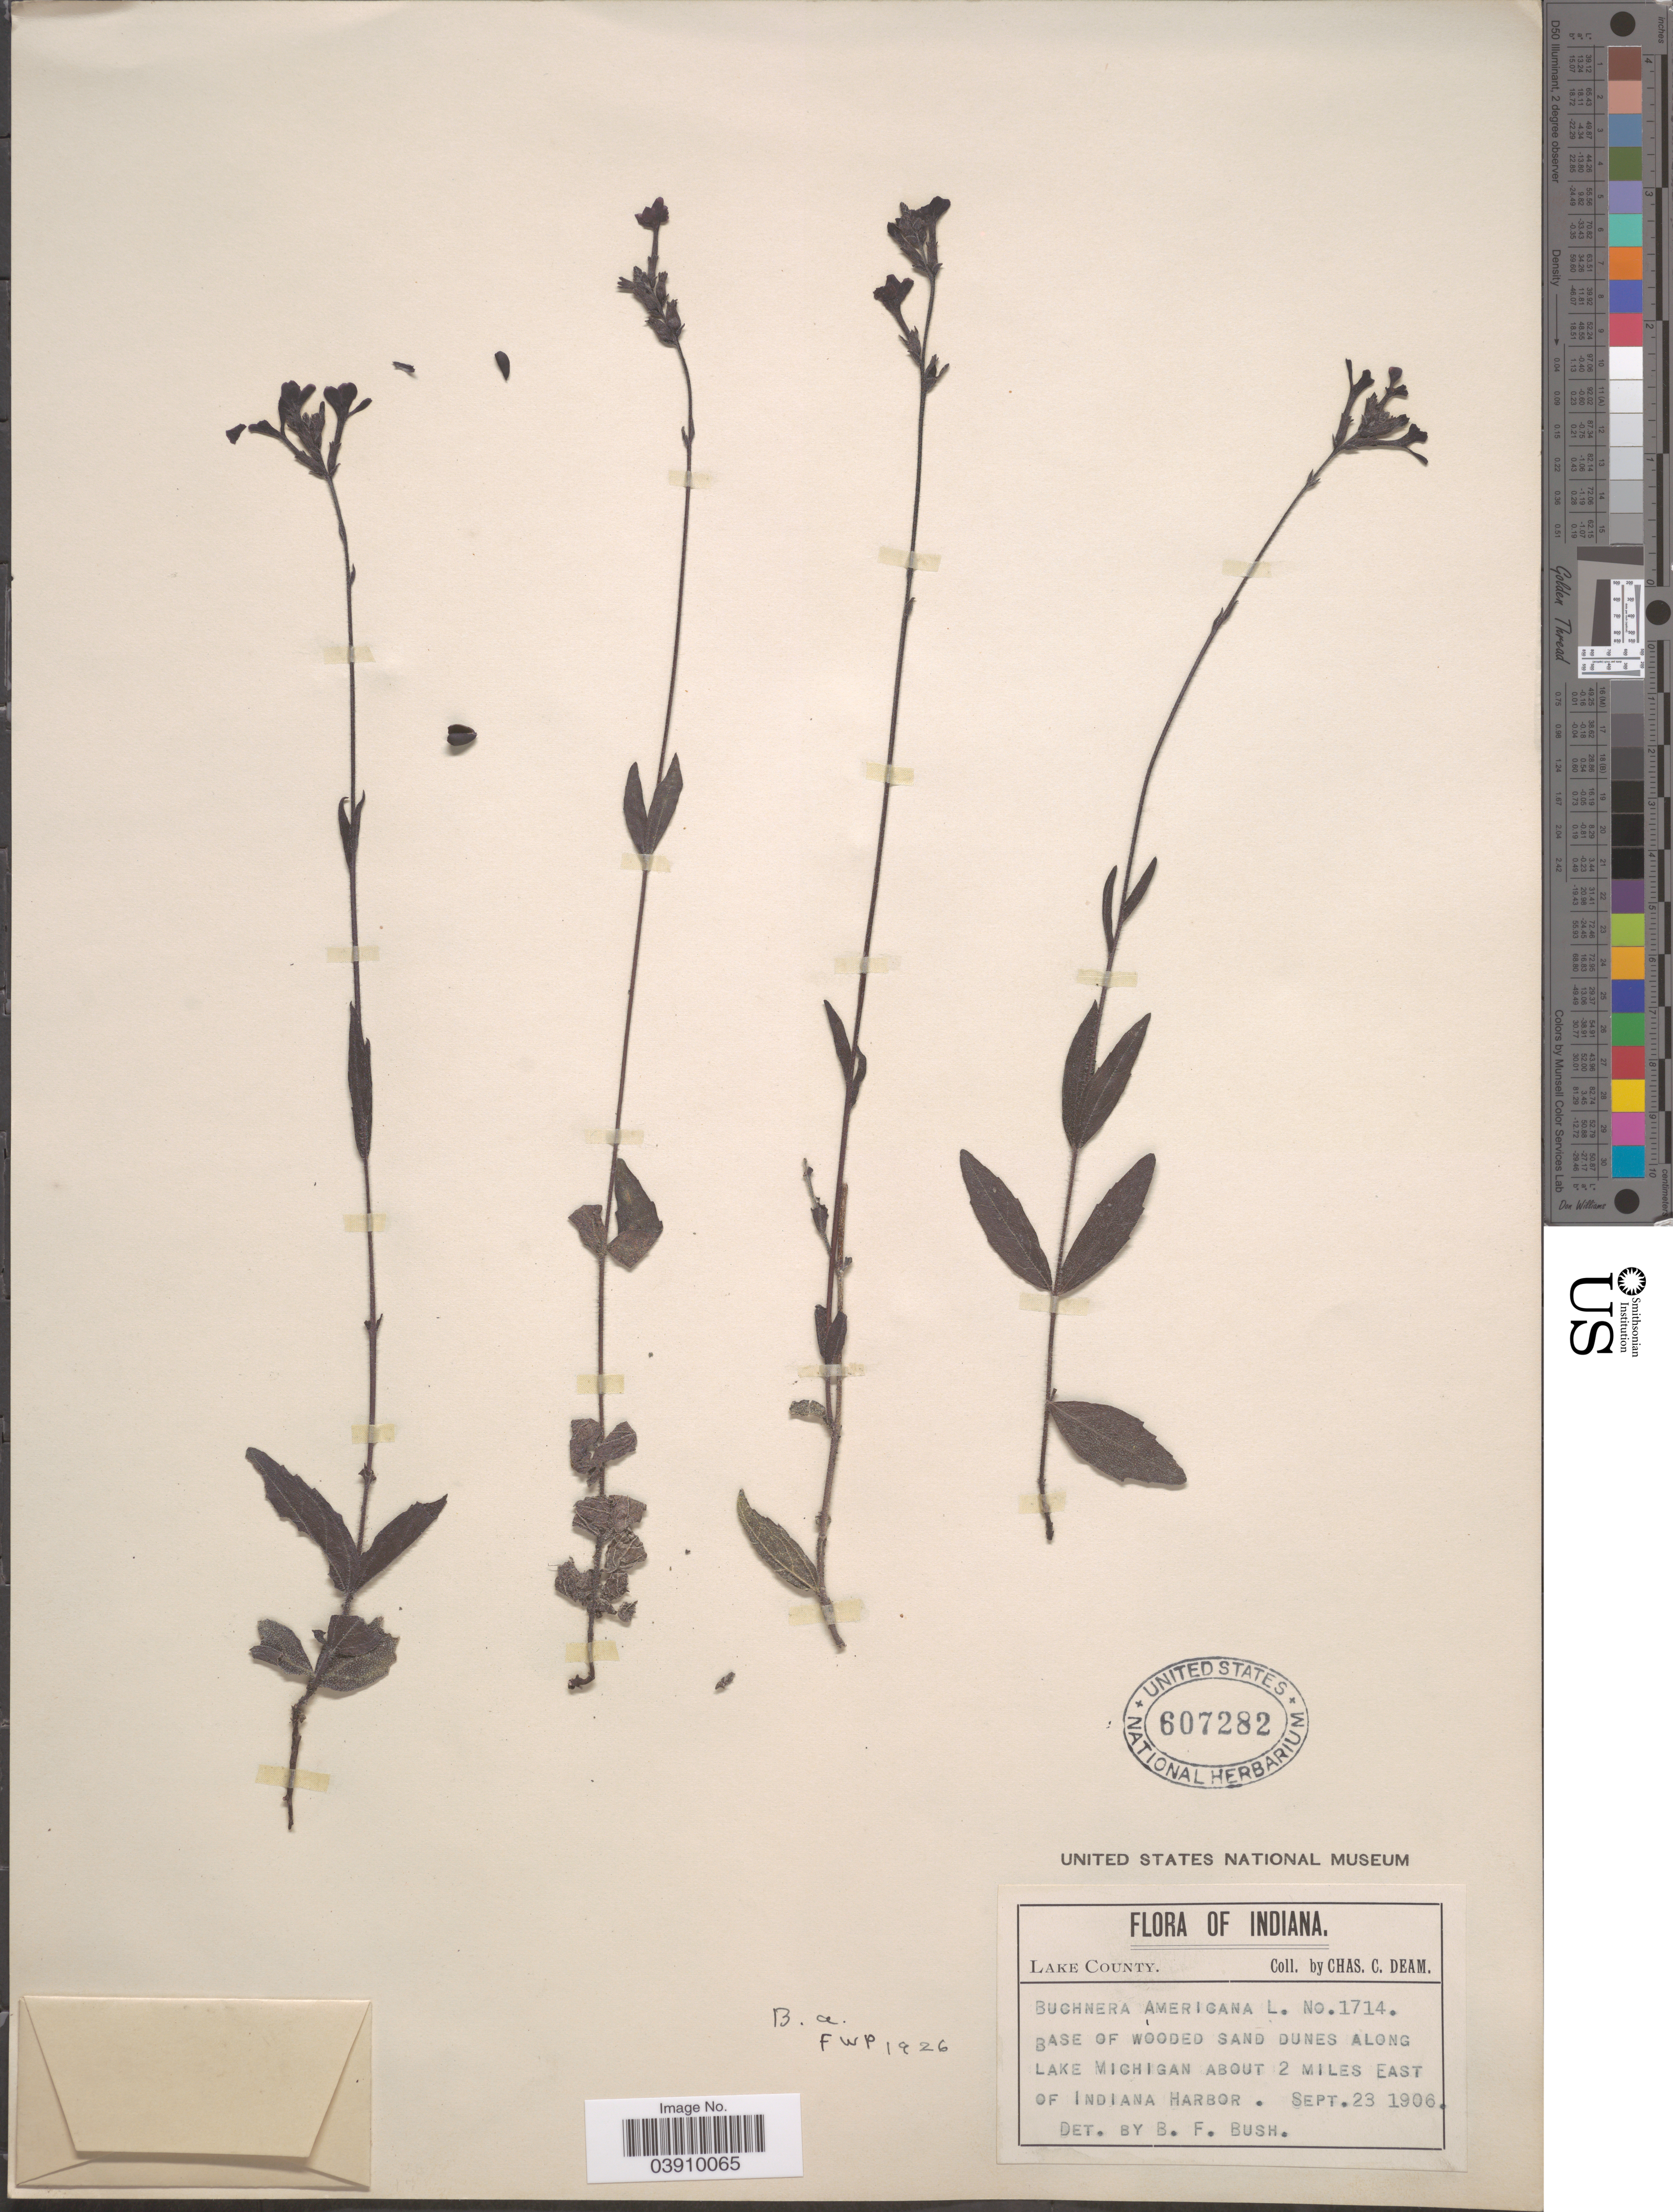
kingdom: Plantae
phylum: Tracheophyta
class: Magnoliopsida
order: Lamiales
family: Orobanchaceae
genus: Buchnera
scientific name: Buchnera americana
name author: L.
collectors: C. C. Deam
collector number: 1714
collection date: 1906-09-23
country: United States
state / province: Indiana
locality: Lake County. Base of woodes sand dunes along Lake Michigan about 2 miles east of Indiana Harbor.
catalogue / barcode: US 607282